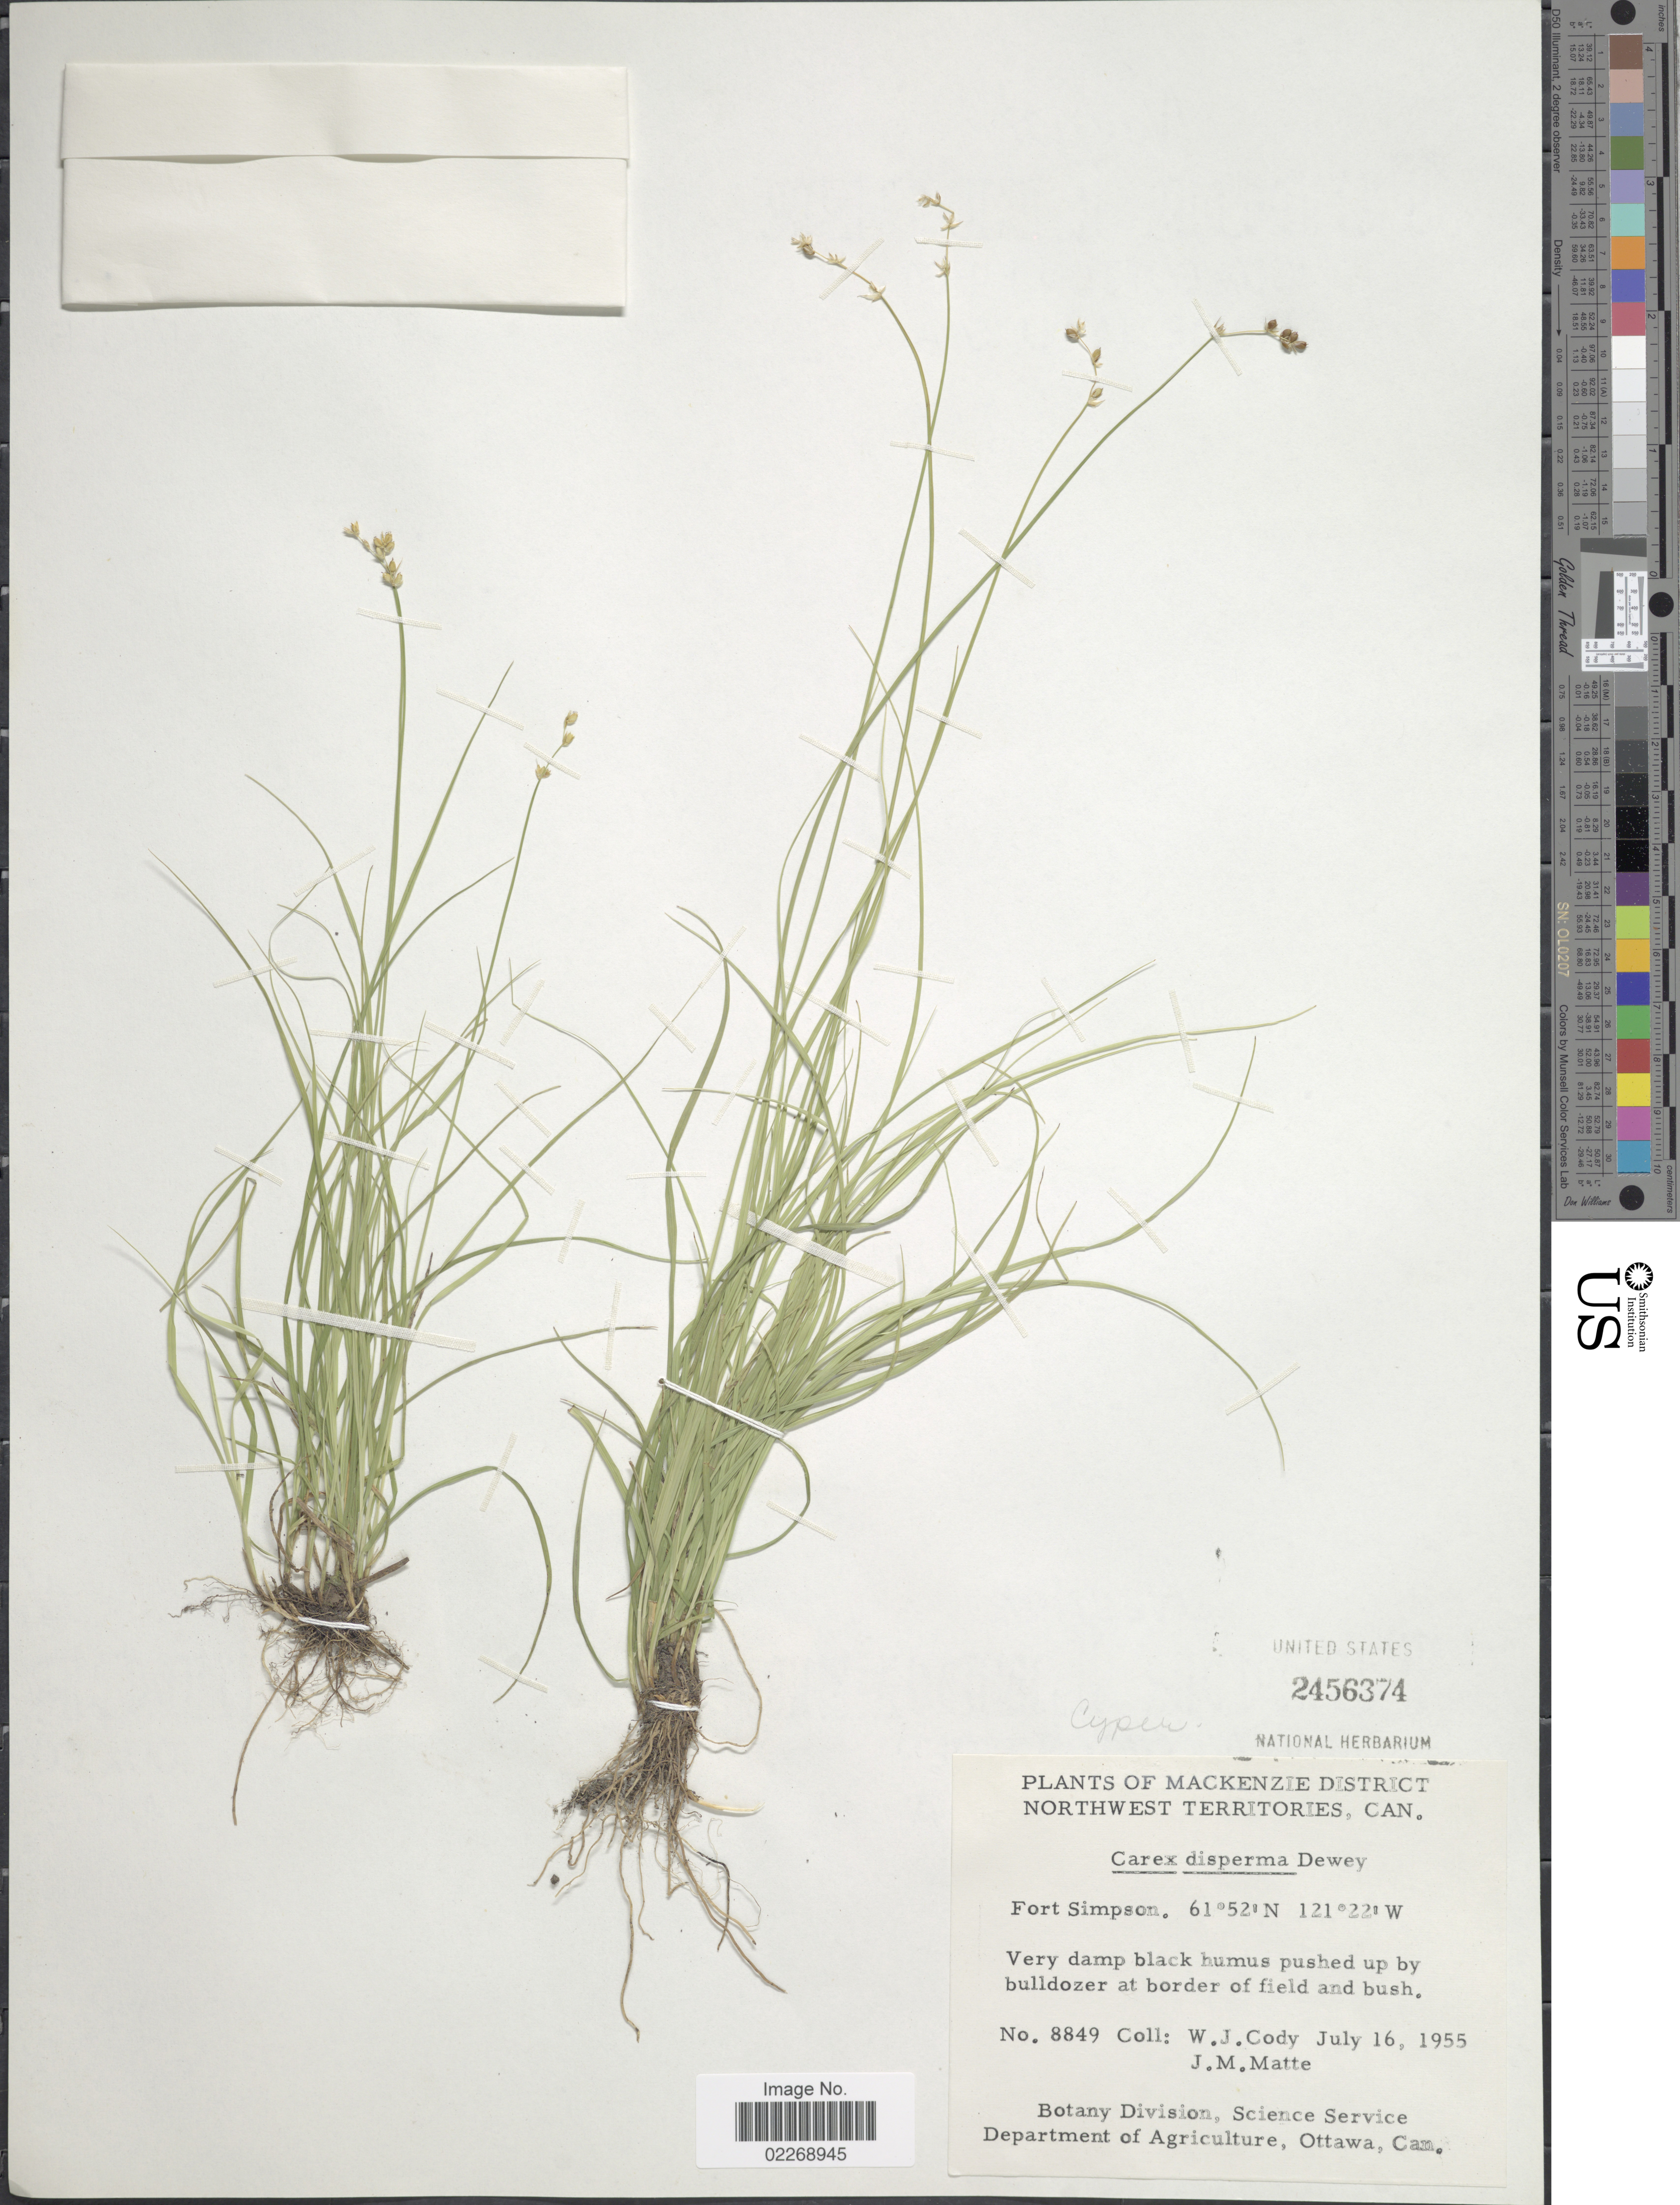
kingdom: Plantae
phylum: Tracheophyta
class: Liliopsida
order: Poales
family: Cyperaceae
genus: Carex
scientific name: Carex disperma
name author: Dewey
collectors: W. Cody & J. Matte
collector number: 8849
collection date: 1955-07-16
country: Canada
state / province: Northwest Territories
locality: Mackenzie District, Fort Simpson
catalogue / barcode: US 2456374